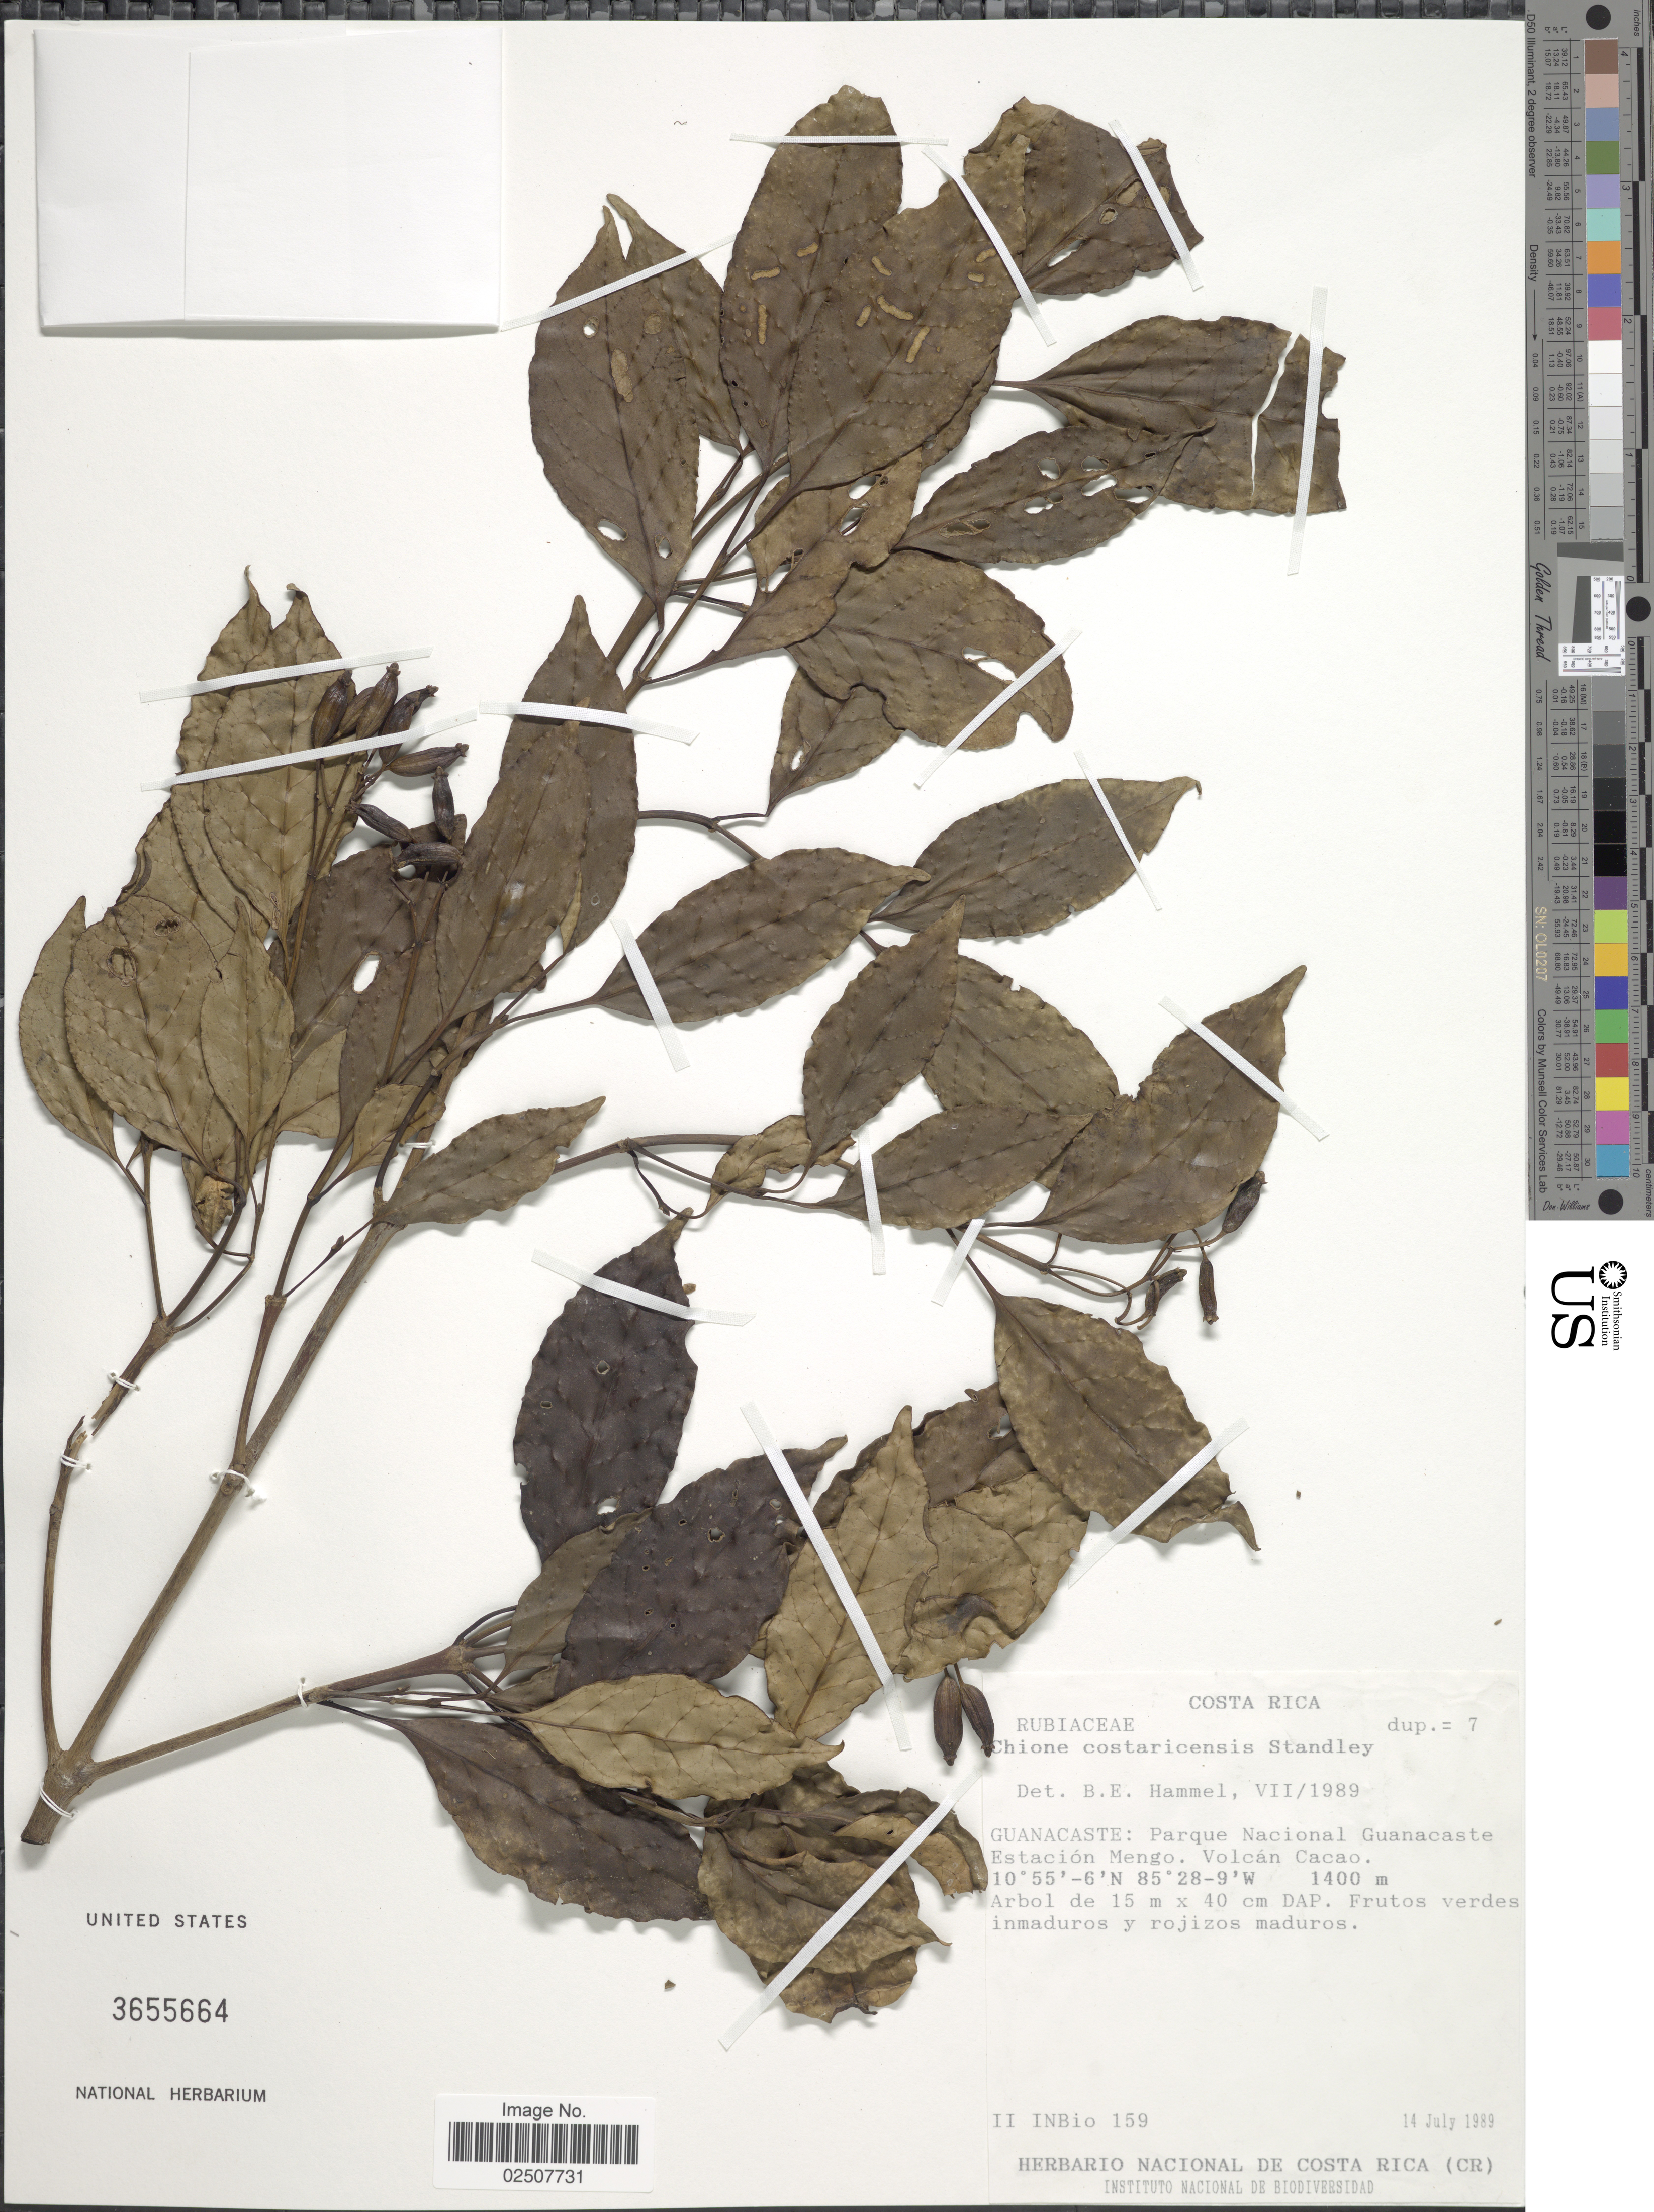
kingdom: Plantae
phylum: Tracheophyta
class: Magnoliopsida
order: Gentianales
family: Rubiaceae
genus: Chione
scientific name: Chione costaricensis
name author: Standl.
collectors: Museo Nacional de Costa Rica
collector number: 159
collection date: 1989-07-14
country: Costa Rica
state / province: Guanacaste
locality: Parque Nacional Guanacaste Estación Mengo, Volcán Cacao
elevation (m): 1400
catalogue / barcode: US 3655664